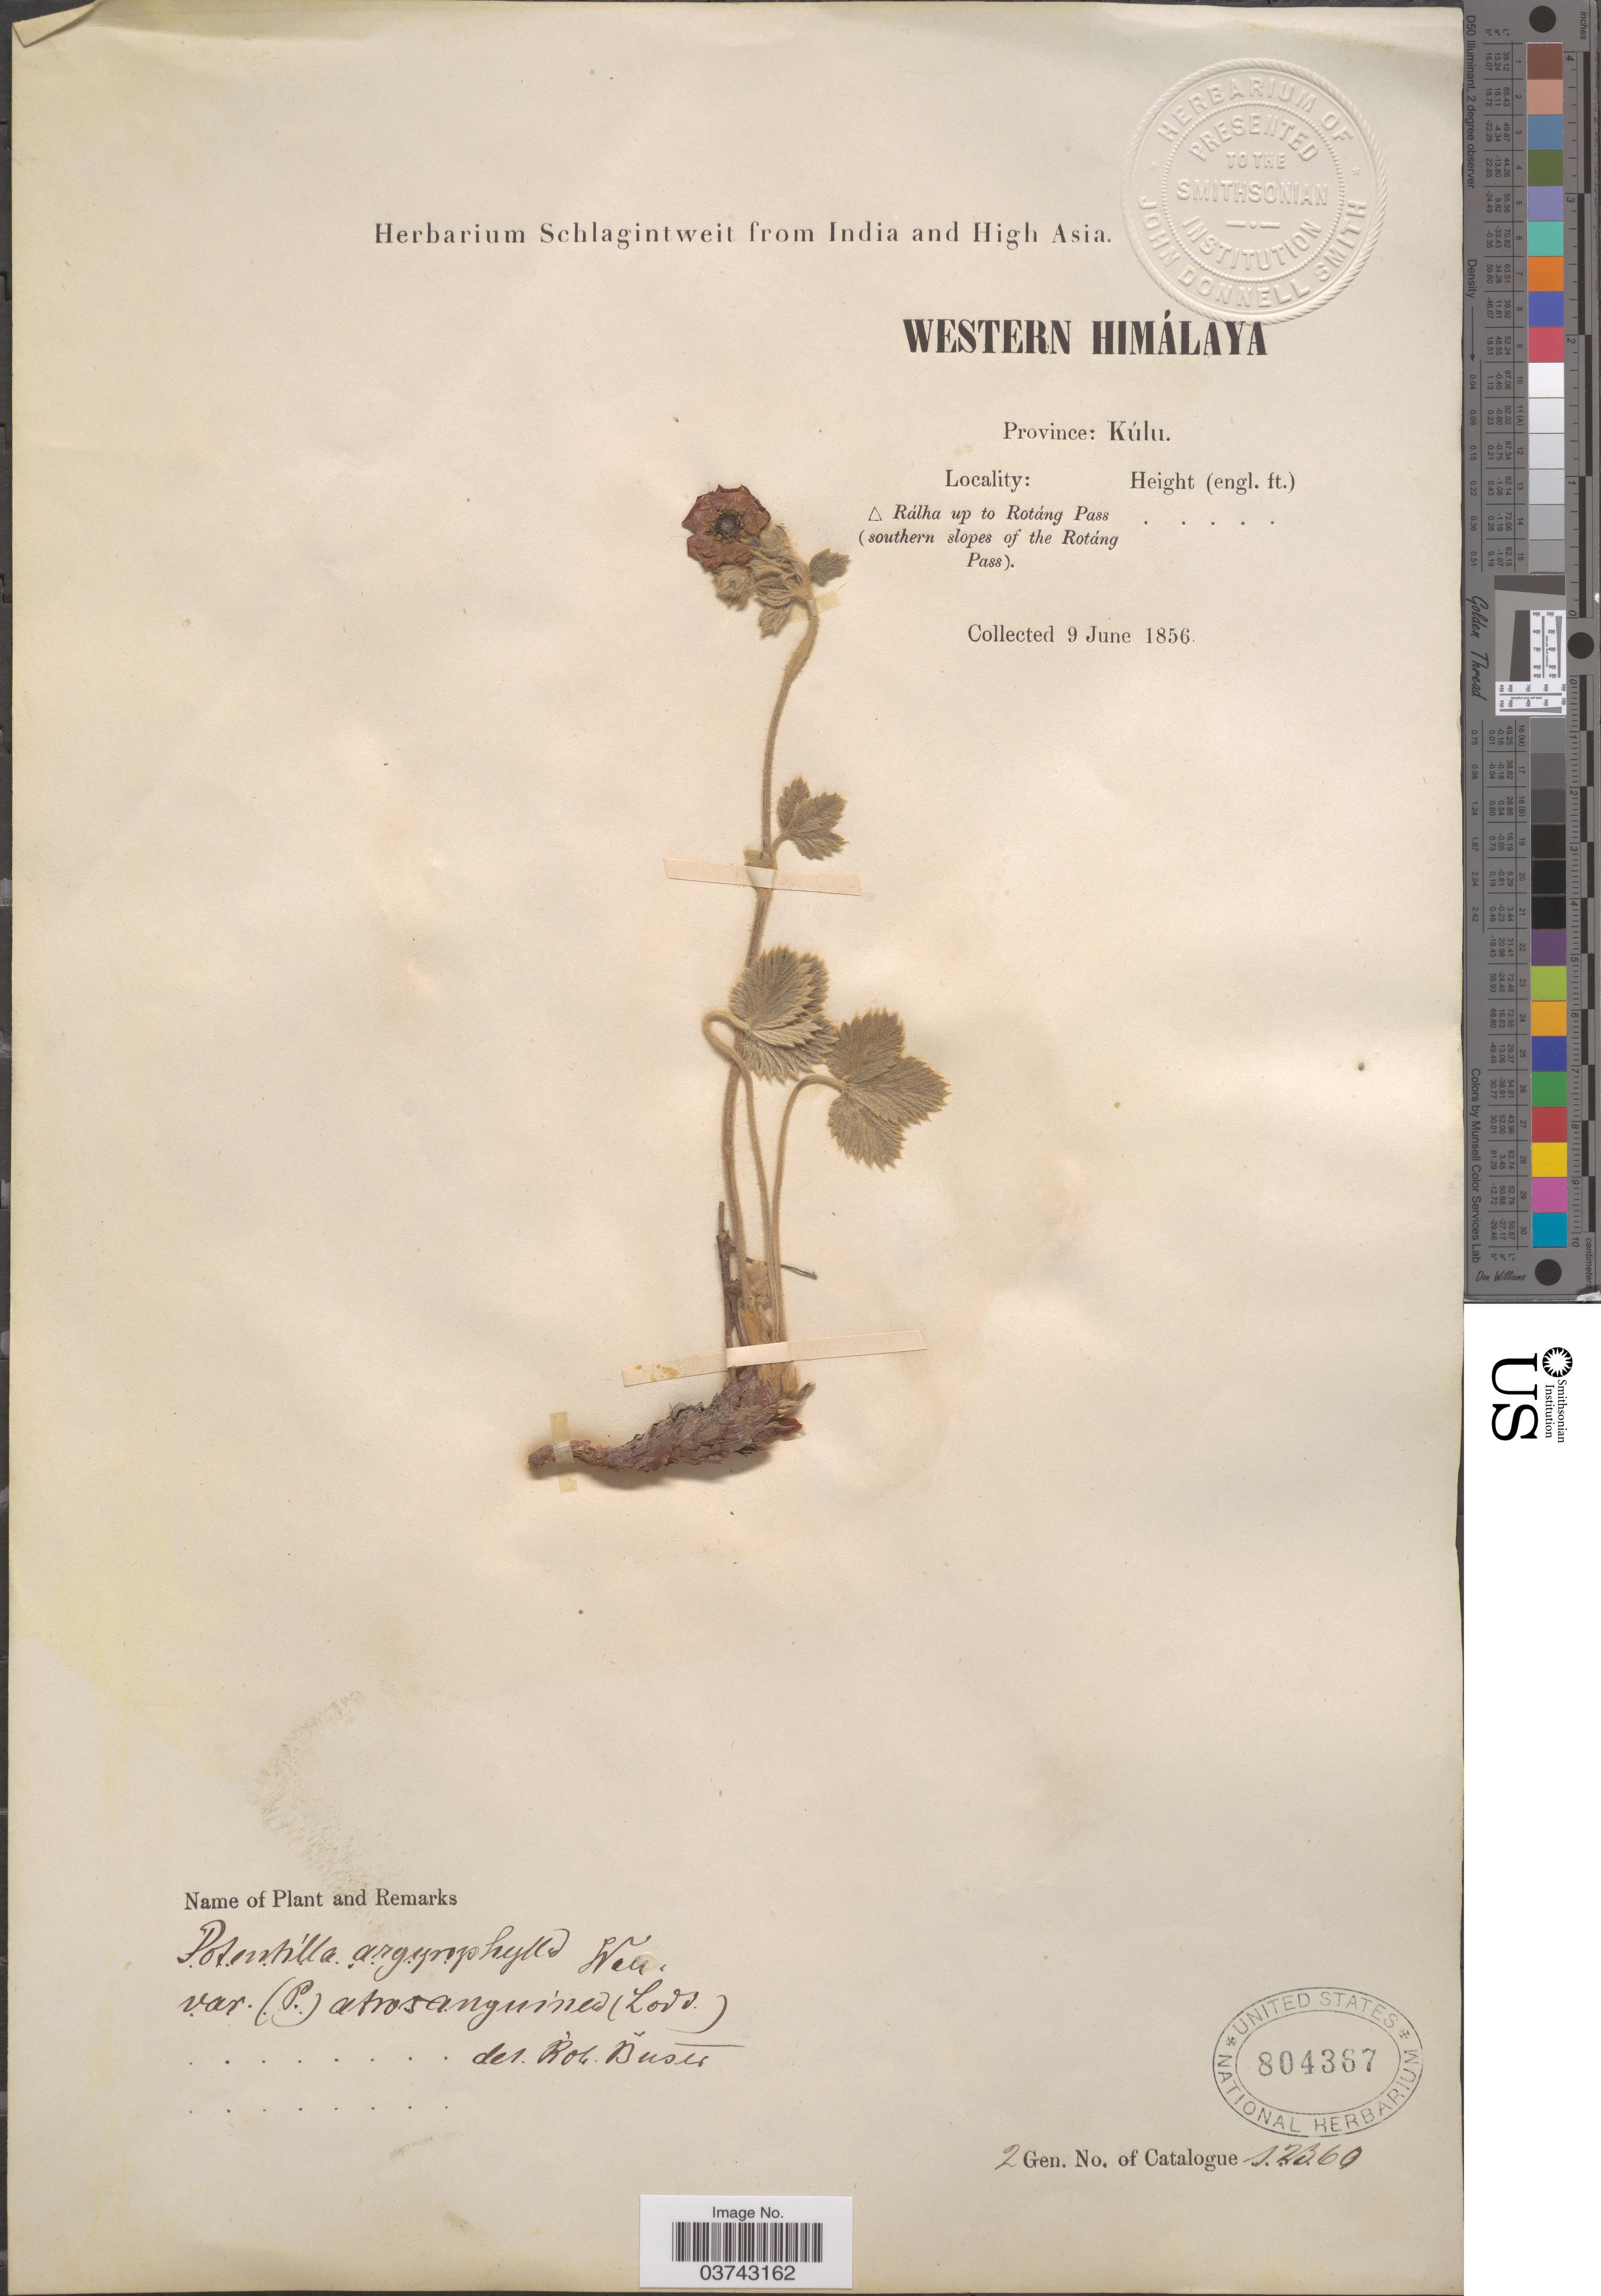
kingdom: Plantae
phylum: Tracheophyta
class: Magnoliopsida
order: Rosales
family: Rosaceae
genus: Potentilla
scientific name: Potentilla argyrophylla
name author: Wall. ex Lehm.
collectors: ex herb. Schlagintweit from India and High Asia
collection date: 1856-06-09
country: India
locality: Western Himálaya. Province: Kúlu. Rálha up to Rotáng Pass (southern slopes of the Rotáng Pass).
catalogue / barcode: US 804367